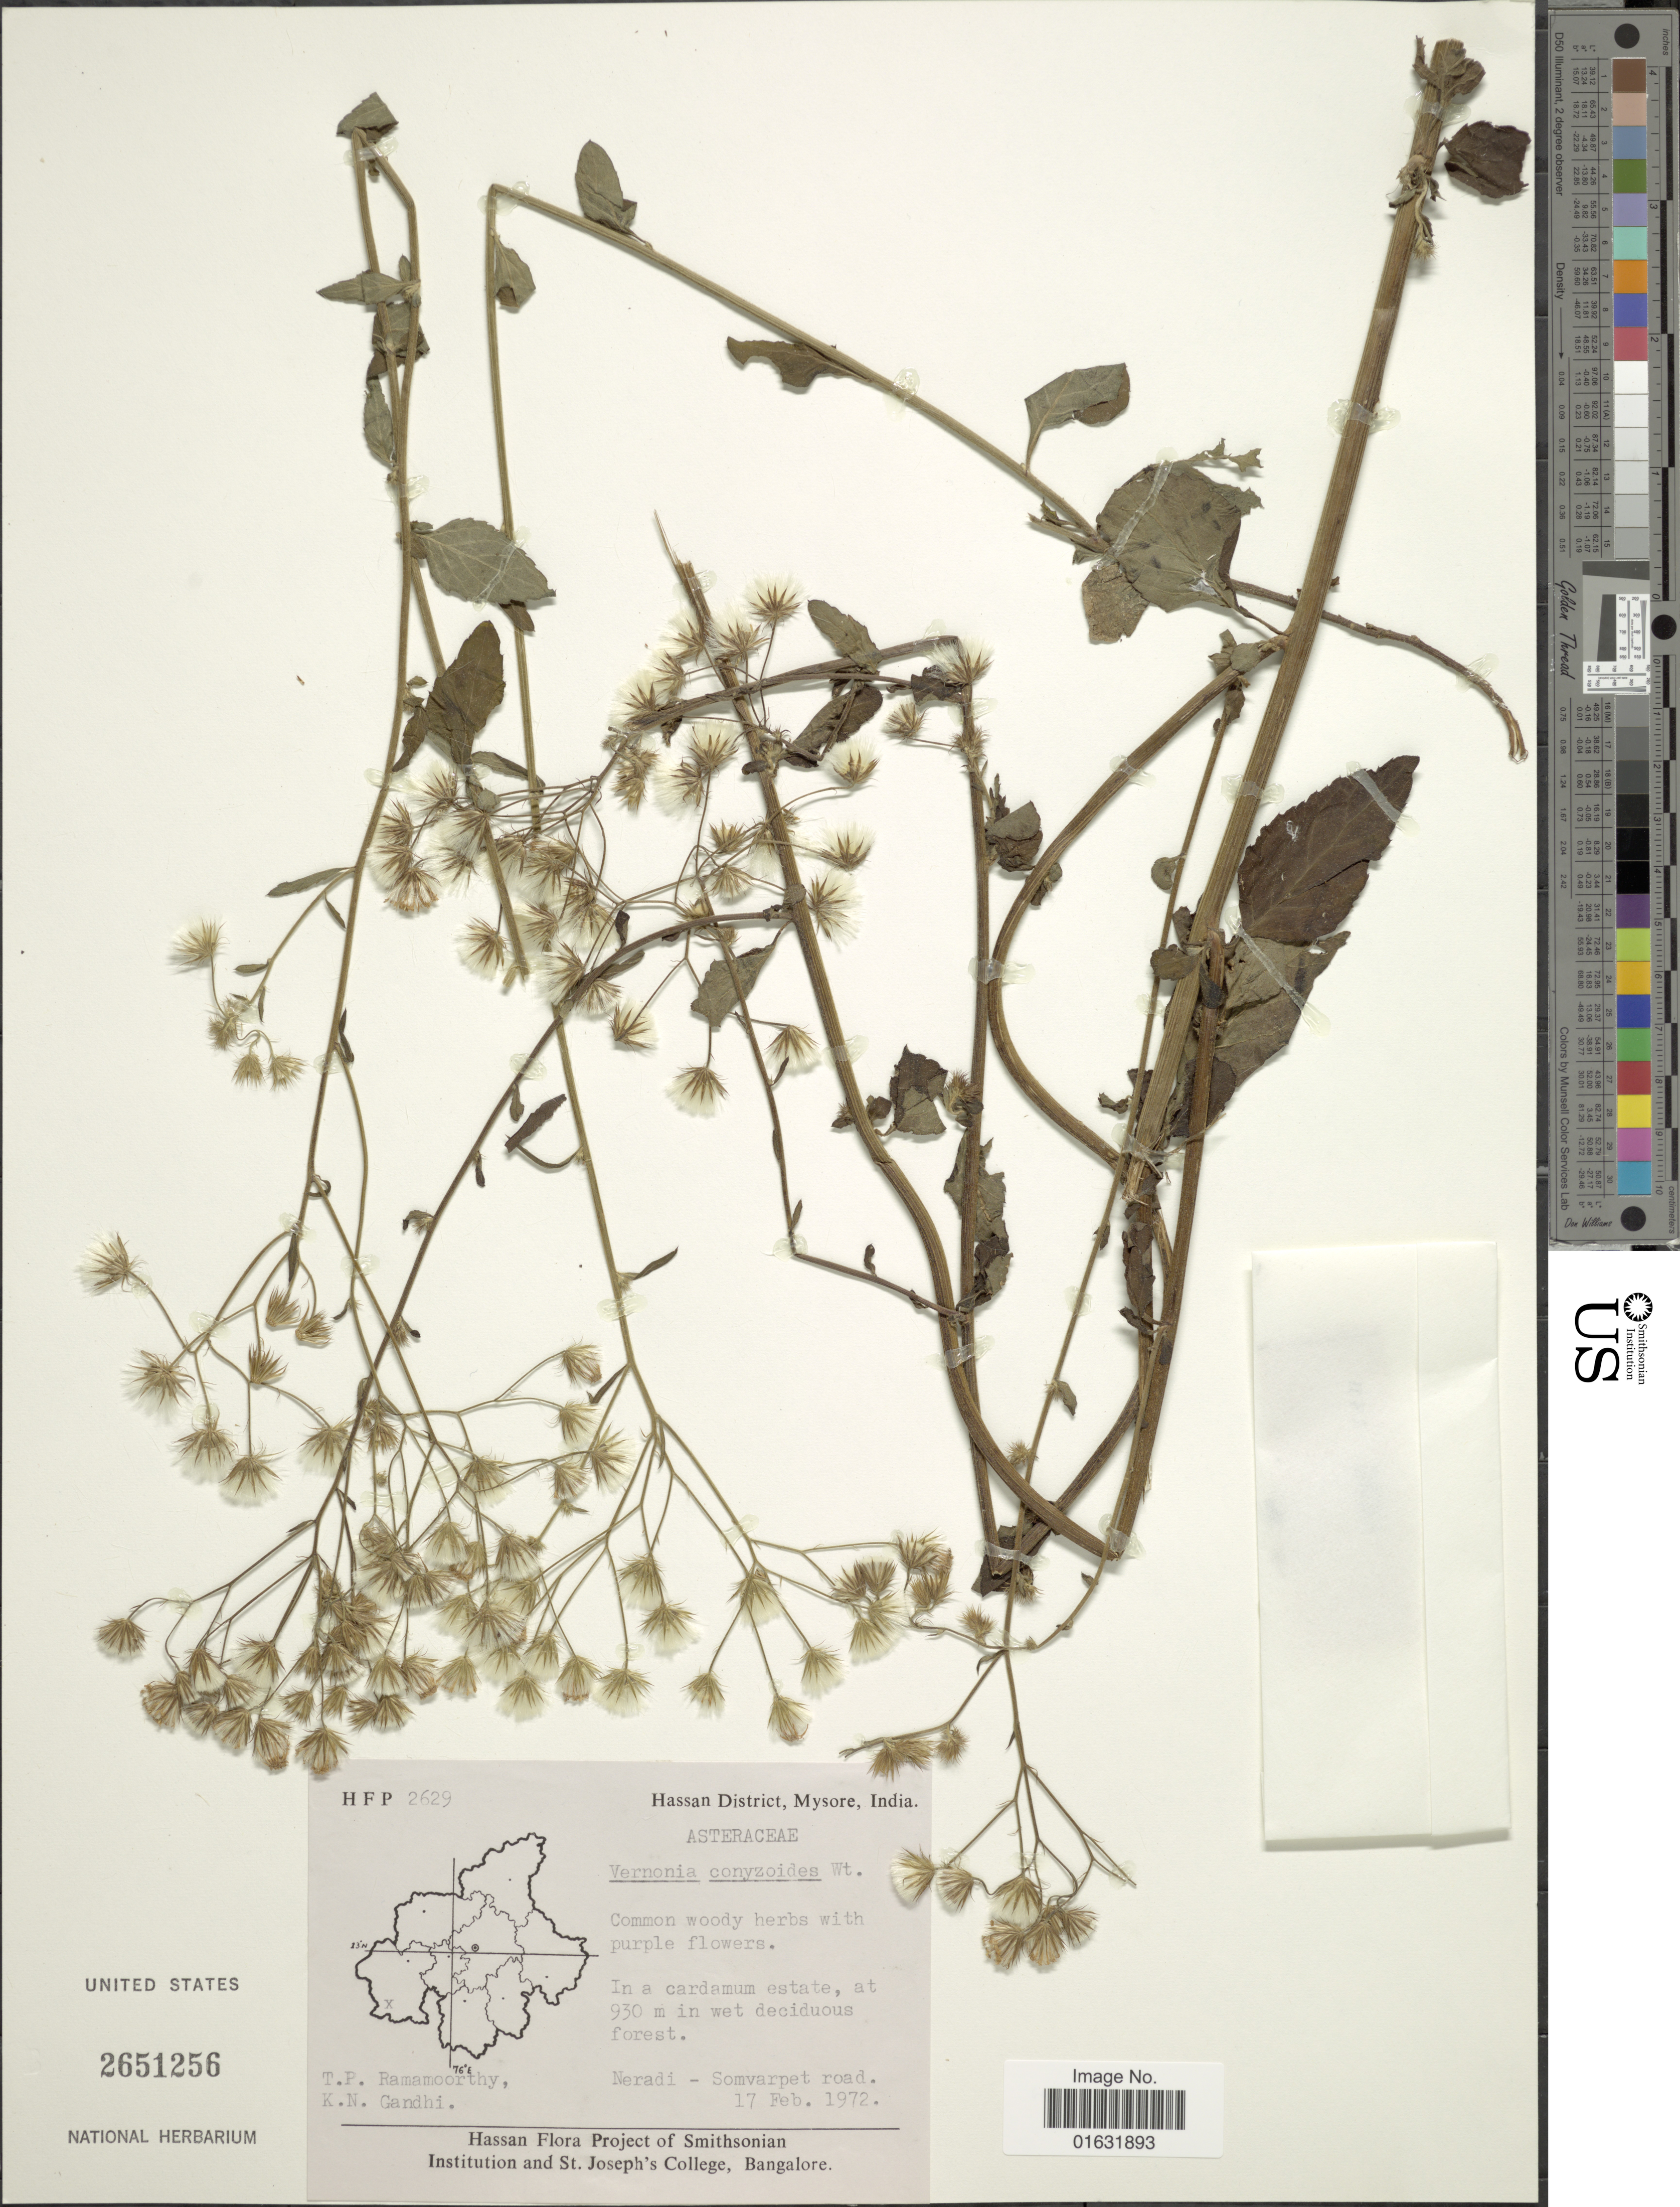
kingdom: Plantae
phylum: Tracheophyta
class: Magnoliopsida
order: Asterales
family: Asteraceae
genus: Cyanthillium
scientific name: Cyanthillium conyzoides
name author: (DC. in Wight) H. Rob.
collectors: T. P. Ramamoorthy & K. N. Gandhi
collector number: HFP 2629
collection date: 1972-02-17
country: India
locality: Hassan District, Mysore, Neradi - Somvarpet road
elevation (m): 950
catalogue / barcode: US 2651256